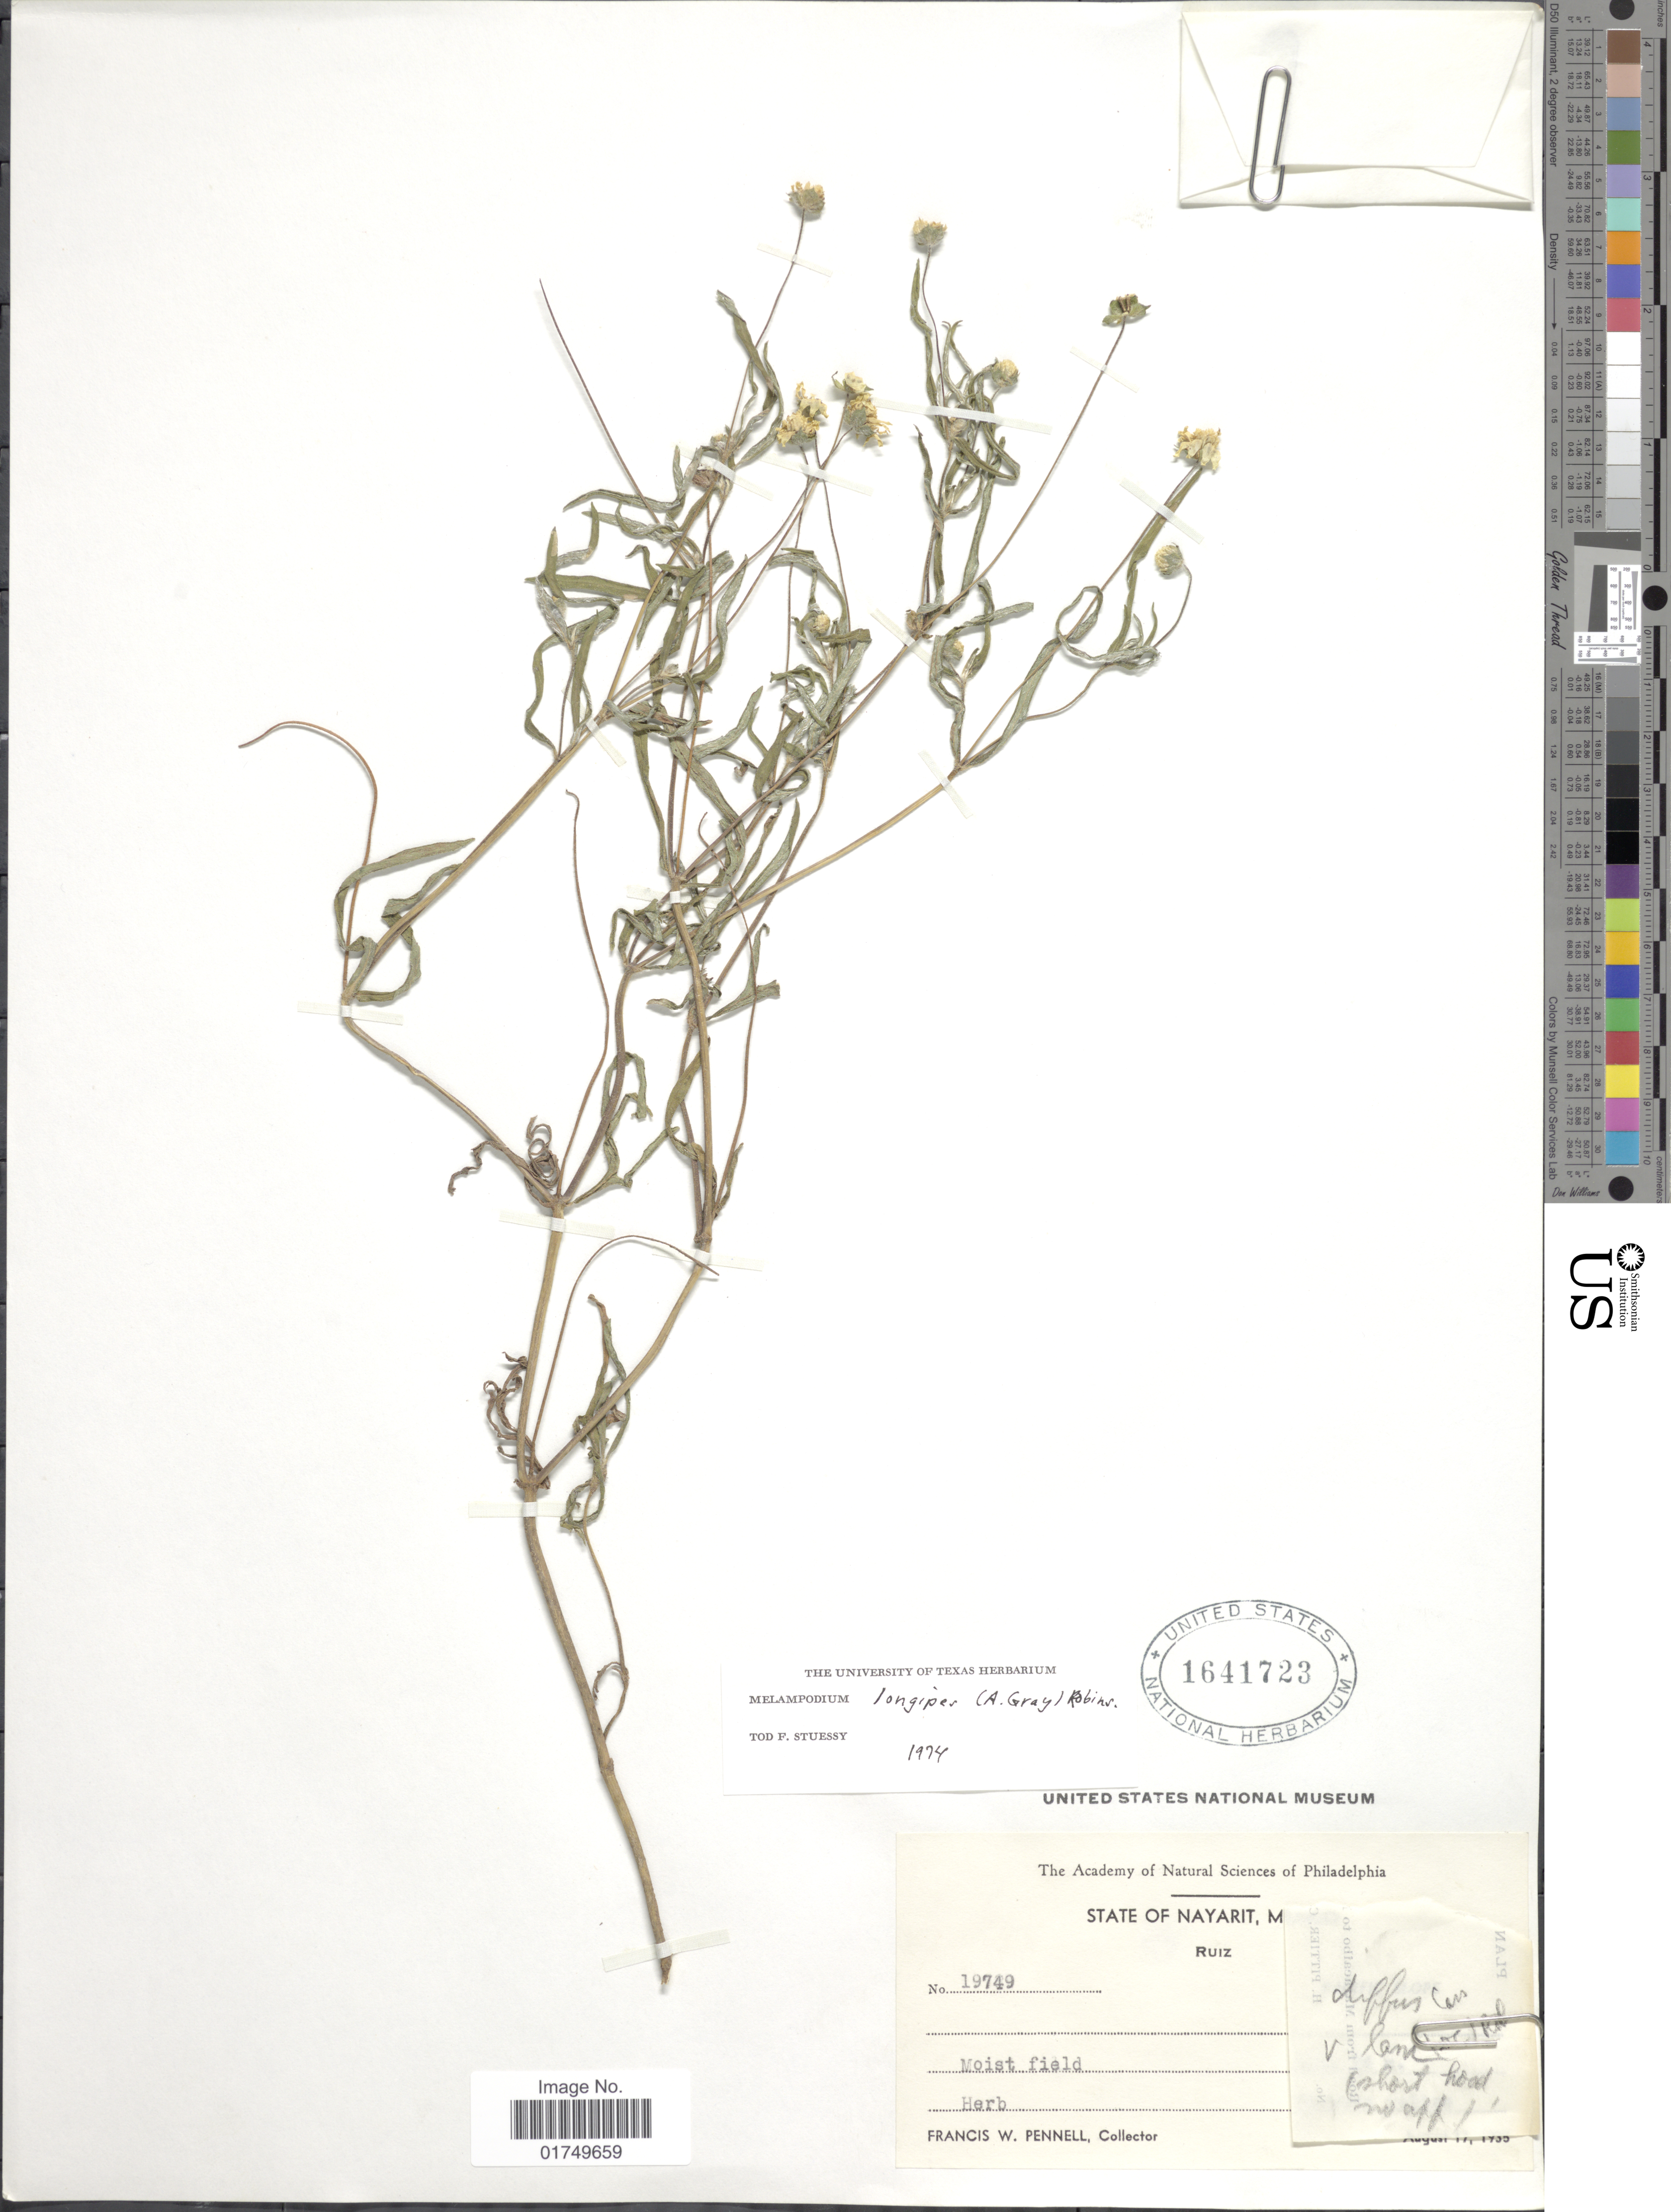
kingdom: Plantae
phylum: Tracheophyta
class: Magnoliopsida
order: Asterales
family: Asteraceae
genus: Melampodium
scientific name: Melampodium longipes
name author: (A. Gray) B.L. Rob.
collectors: F. W. Pennell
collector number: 14749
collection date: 1935-08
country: Mexico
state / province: Nayarit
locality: Ruiz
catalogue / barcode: US 1641723